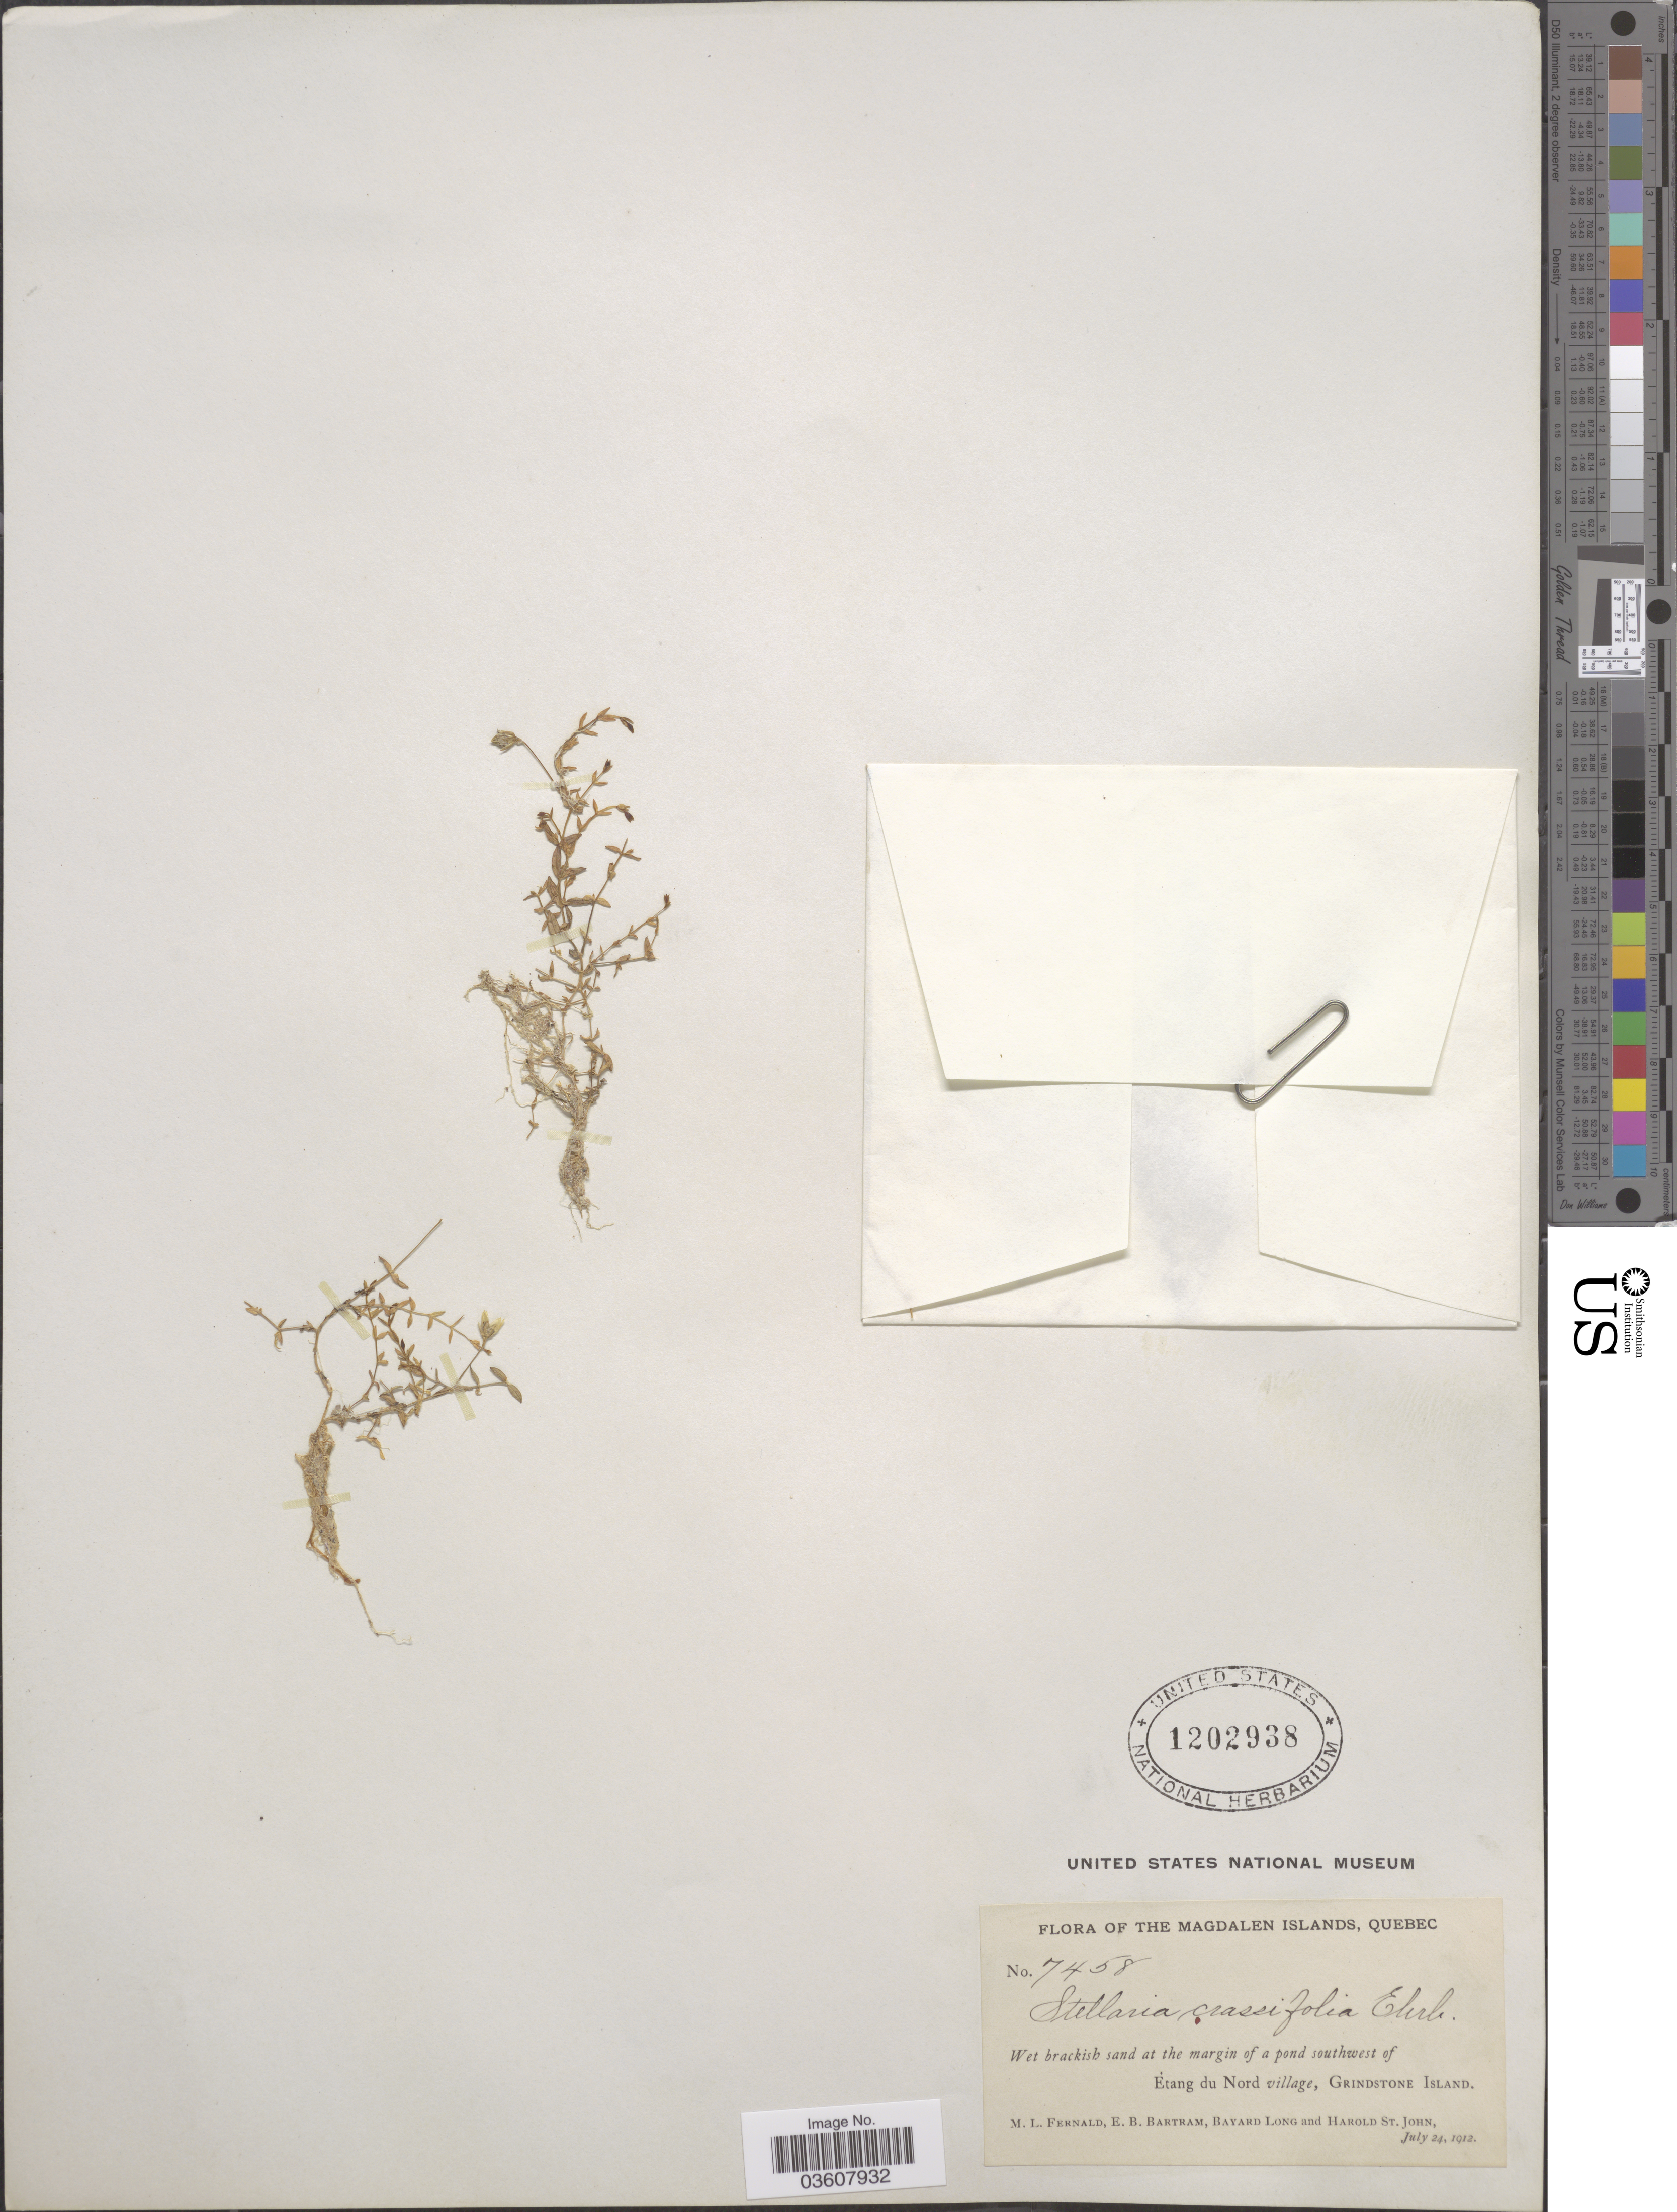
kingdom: Plantae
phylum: Tracheophyta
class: Magnoliopsida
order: Caryophyllales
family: Caryophyllaceae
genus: Stellaria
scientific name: Stellaria crassifolia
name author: Ehrh.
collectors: M. L. Fernald, E. B. Bartram, B. Long & H. St. John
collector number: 7458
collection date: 1912-07-24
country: Canada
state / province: Quebec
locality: The Magdalen Islands. Wet brackish sand at the margin of a pond southwest of Etang du Nord village, Grindstone Island.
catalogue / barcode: US 1202938